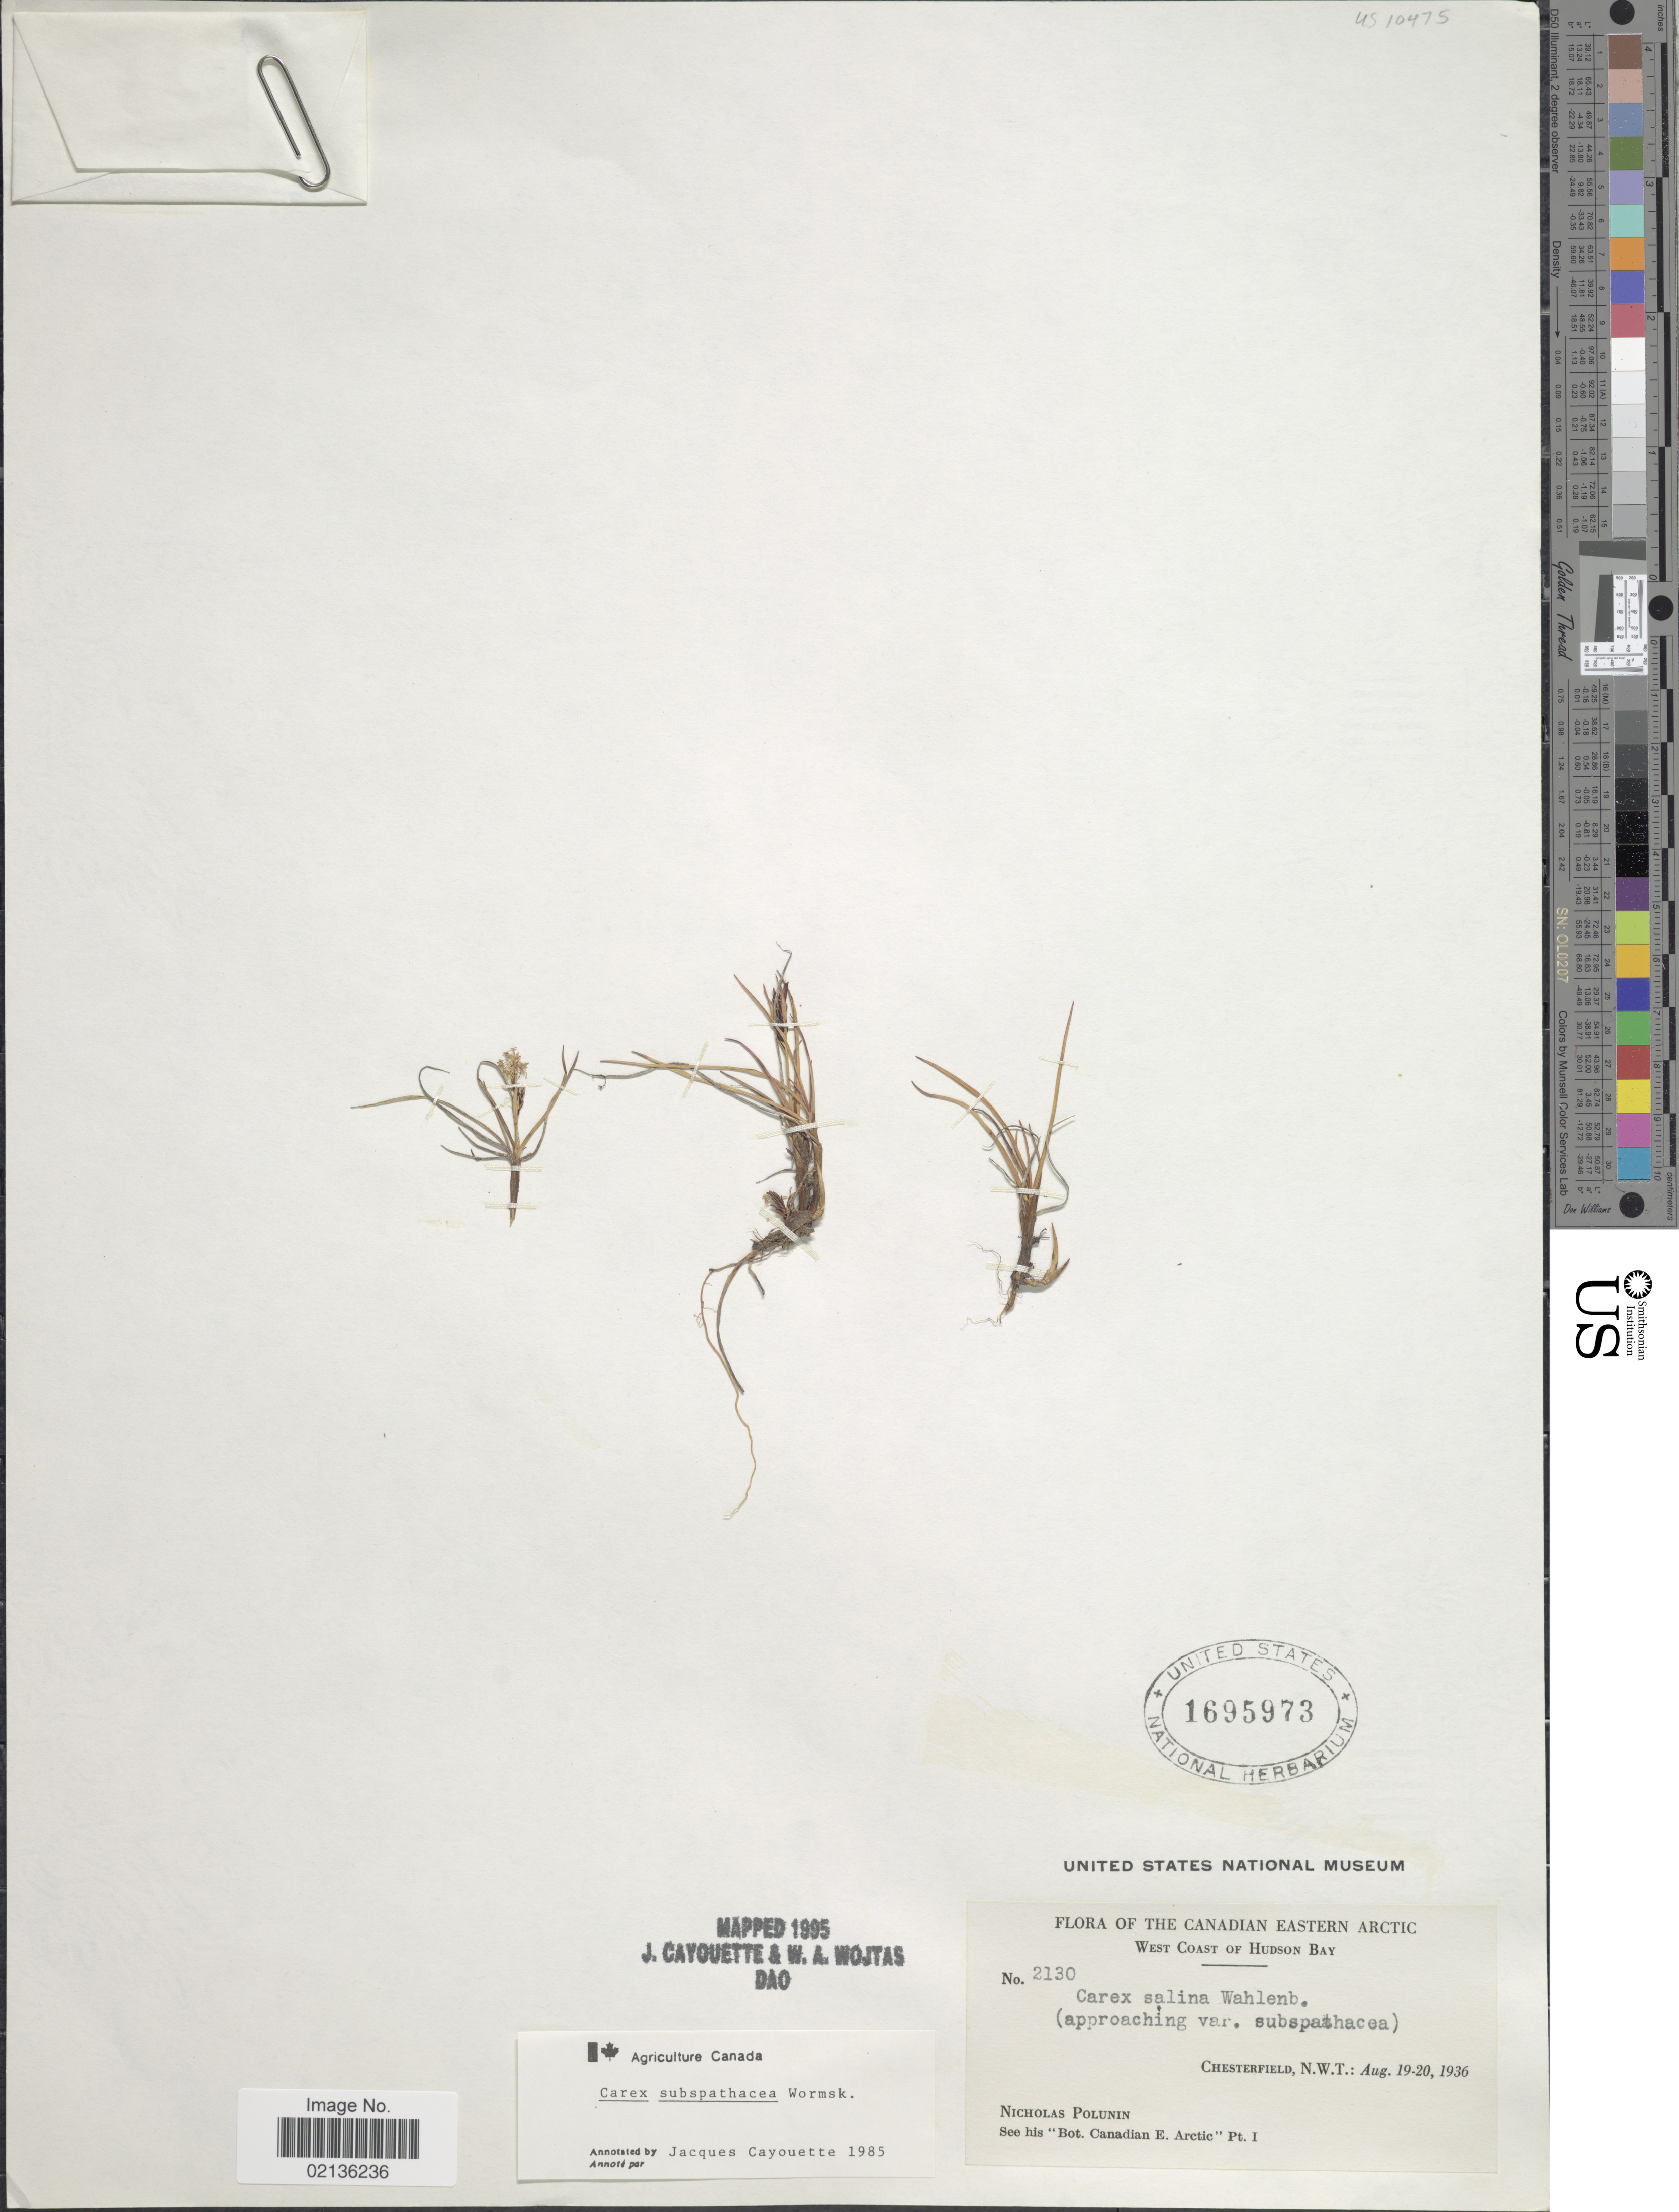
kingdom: Plantae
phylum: Tracheophyta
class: Liliopsida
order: Poales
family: Cyperaceae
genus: Carex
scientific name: Carex subspathacea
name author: Wormsk. ex Hornem.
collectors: N. V. Polunin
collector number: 2130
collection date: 1936-08-19/1936-08-20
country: Canada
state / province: Northwest Territories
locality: The Canadian Eastern Arctic, West Coast of Hudson Bay, Chesterfield, N.W.T.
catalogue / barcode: US 1695973